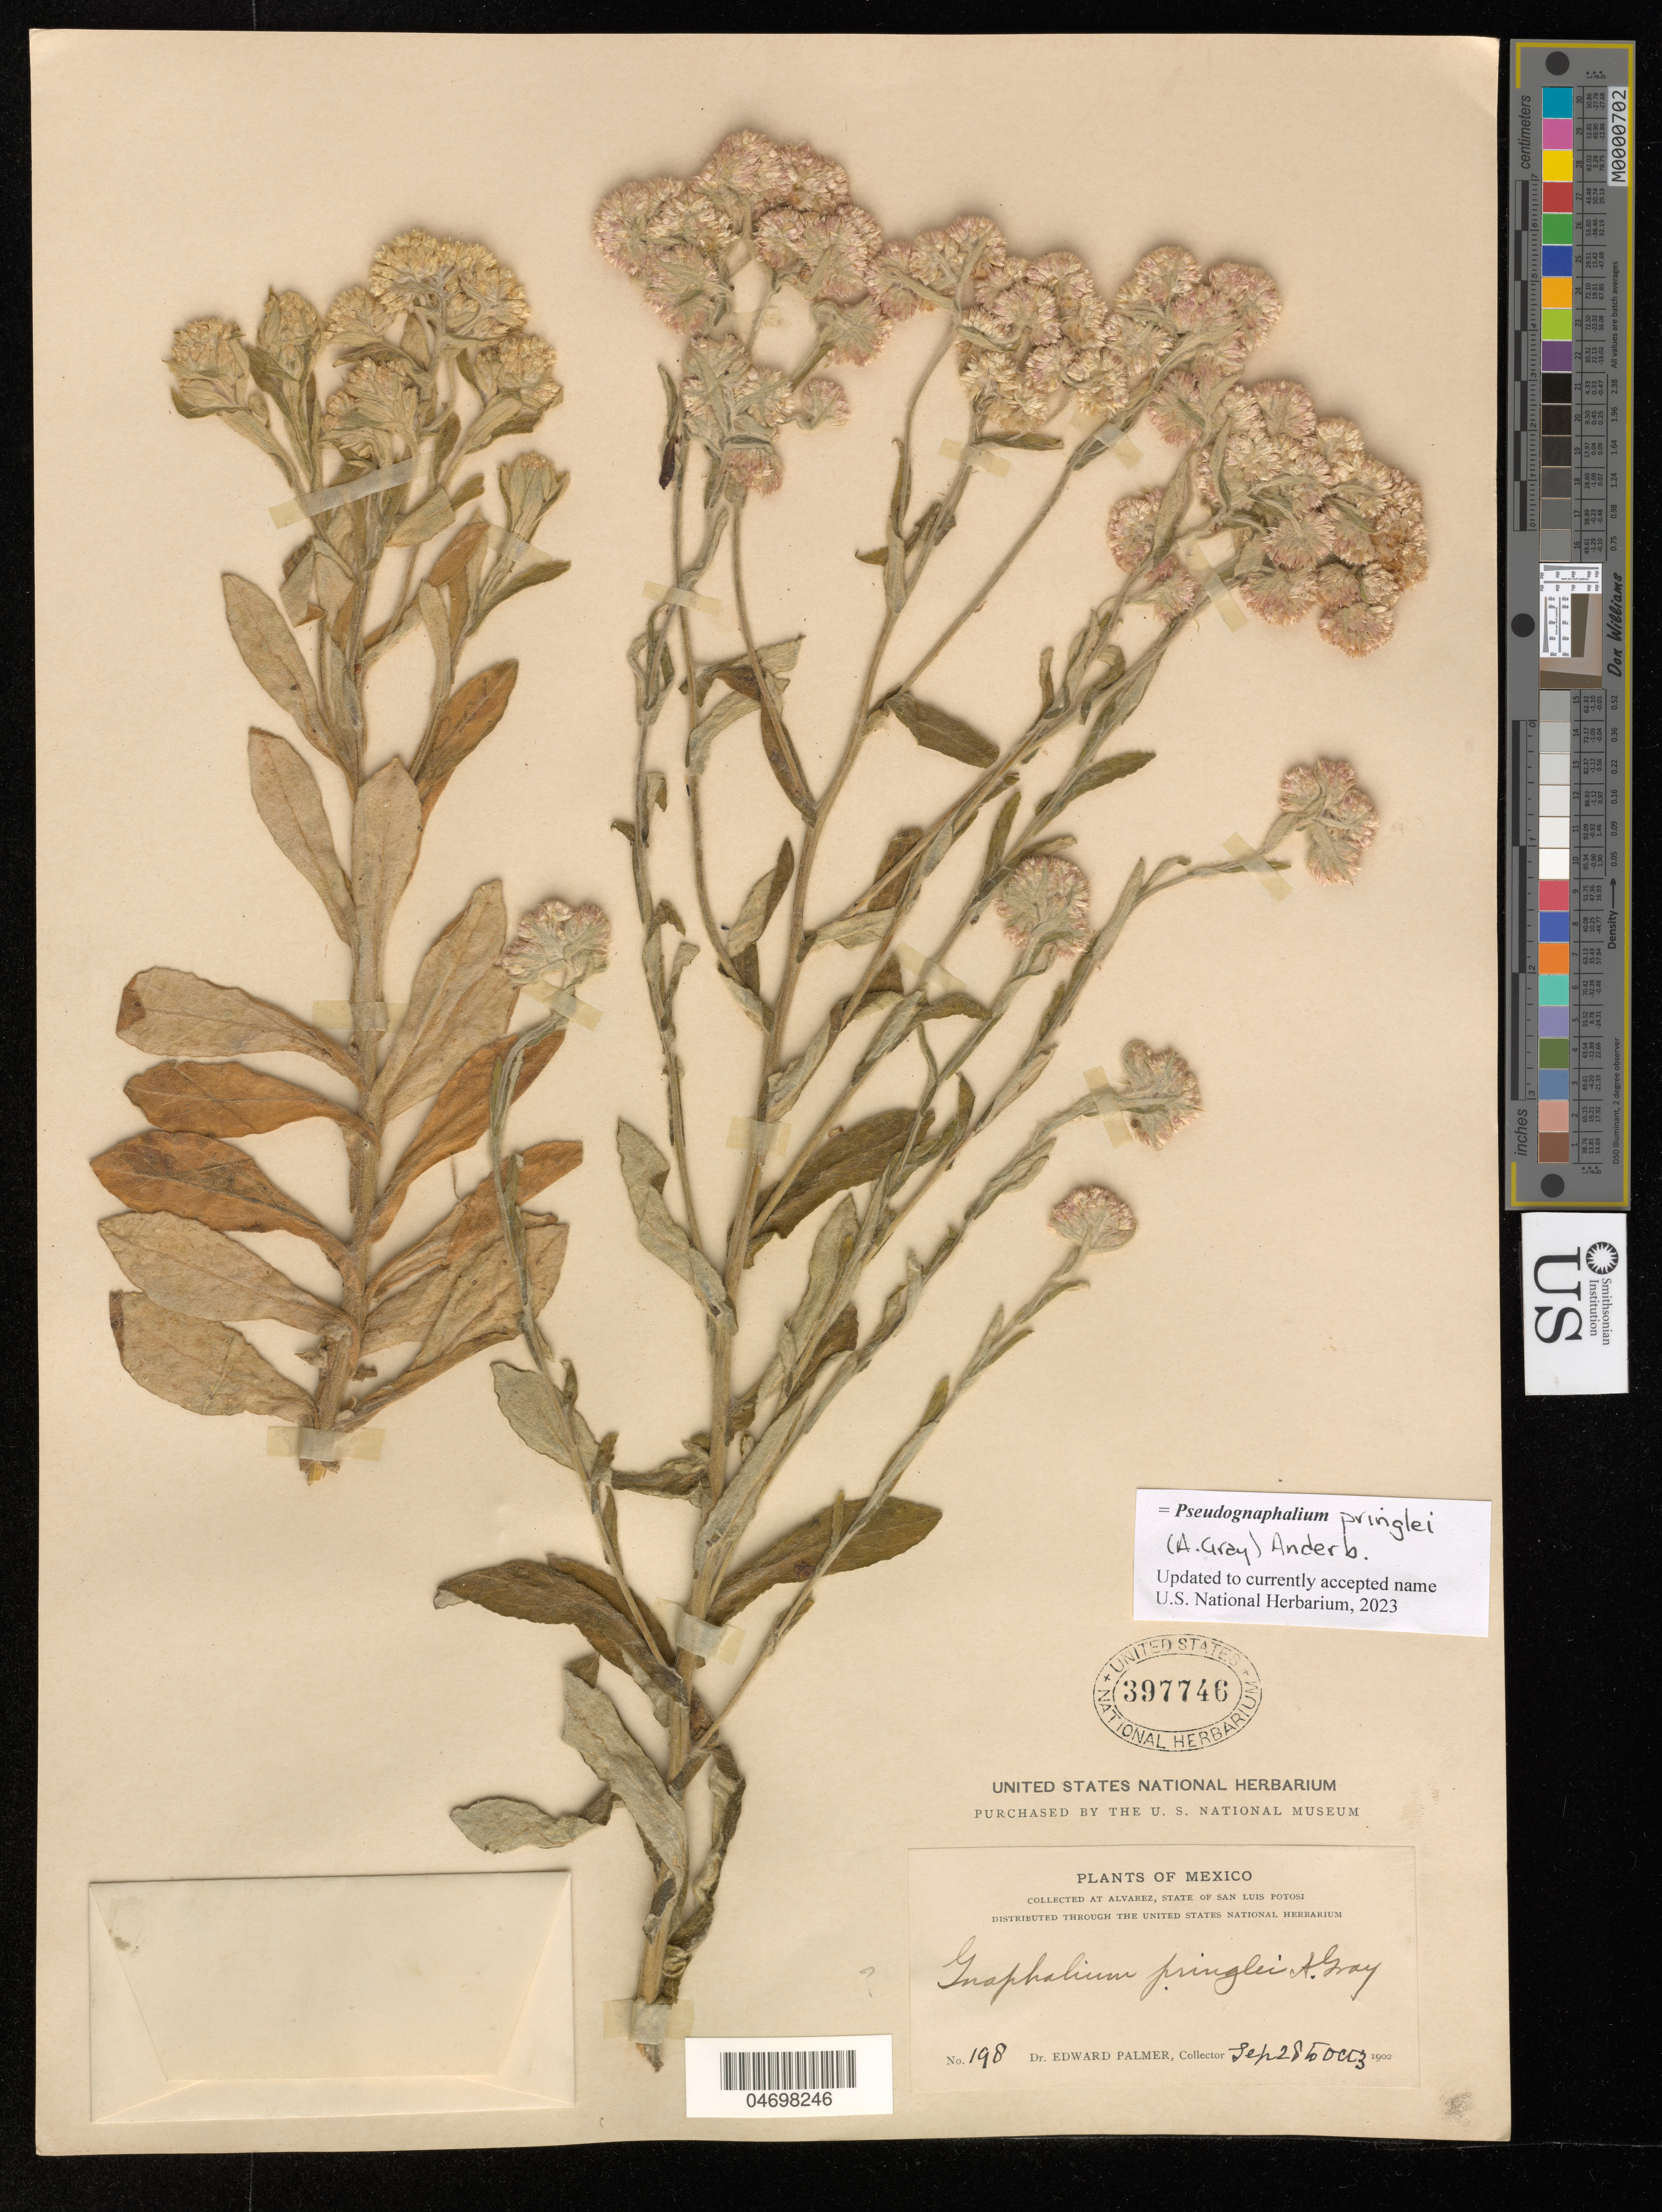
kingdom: Plantae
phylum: Tracheophyta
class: Magnoliopsida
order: Asterales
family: Asteraceae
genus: Pseudognaphalium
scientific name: Pseudognaphalium pringlei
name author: (A. Gray) Anderb.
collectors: E. Palmer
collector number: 198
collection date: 1902-09-28/1902-10-03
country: Mexico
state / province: San Luis Potosí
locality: At Alvarez.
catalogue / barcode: US 397746